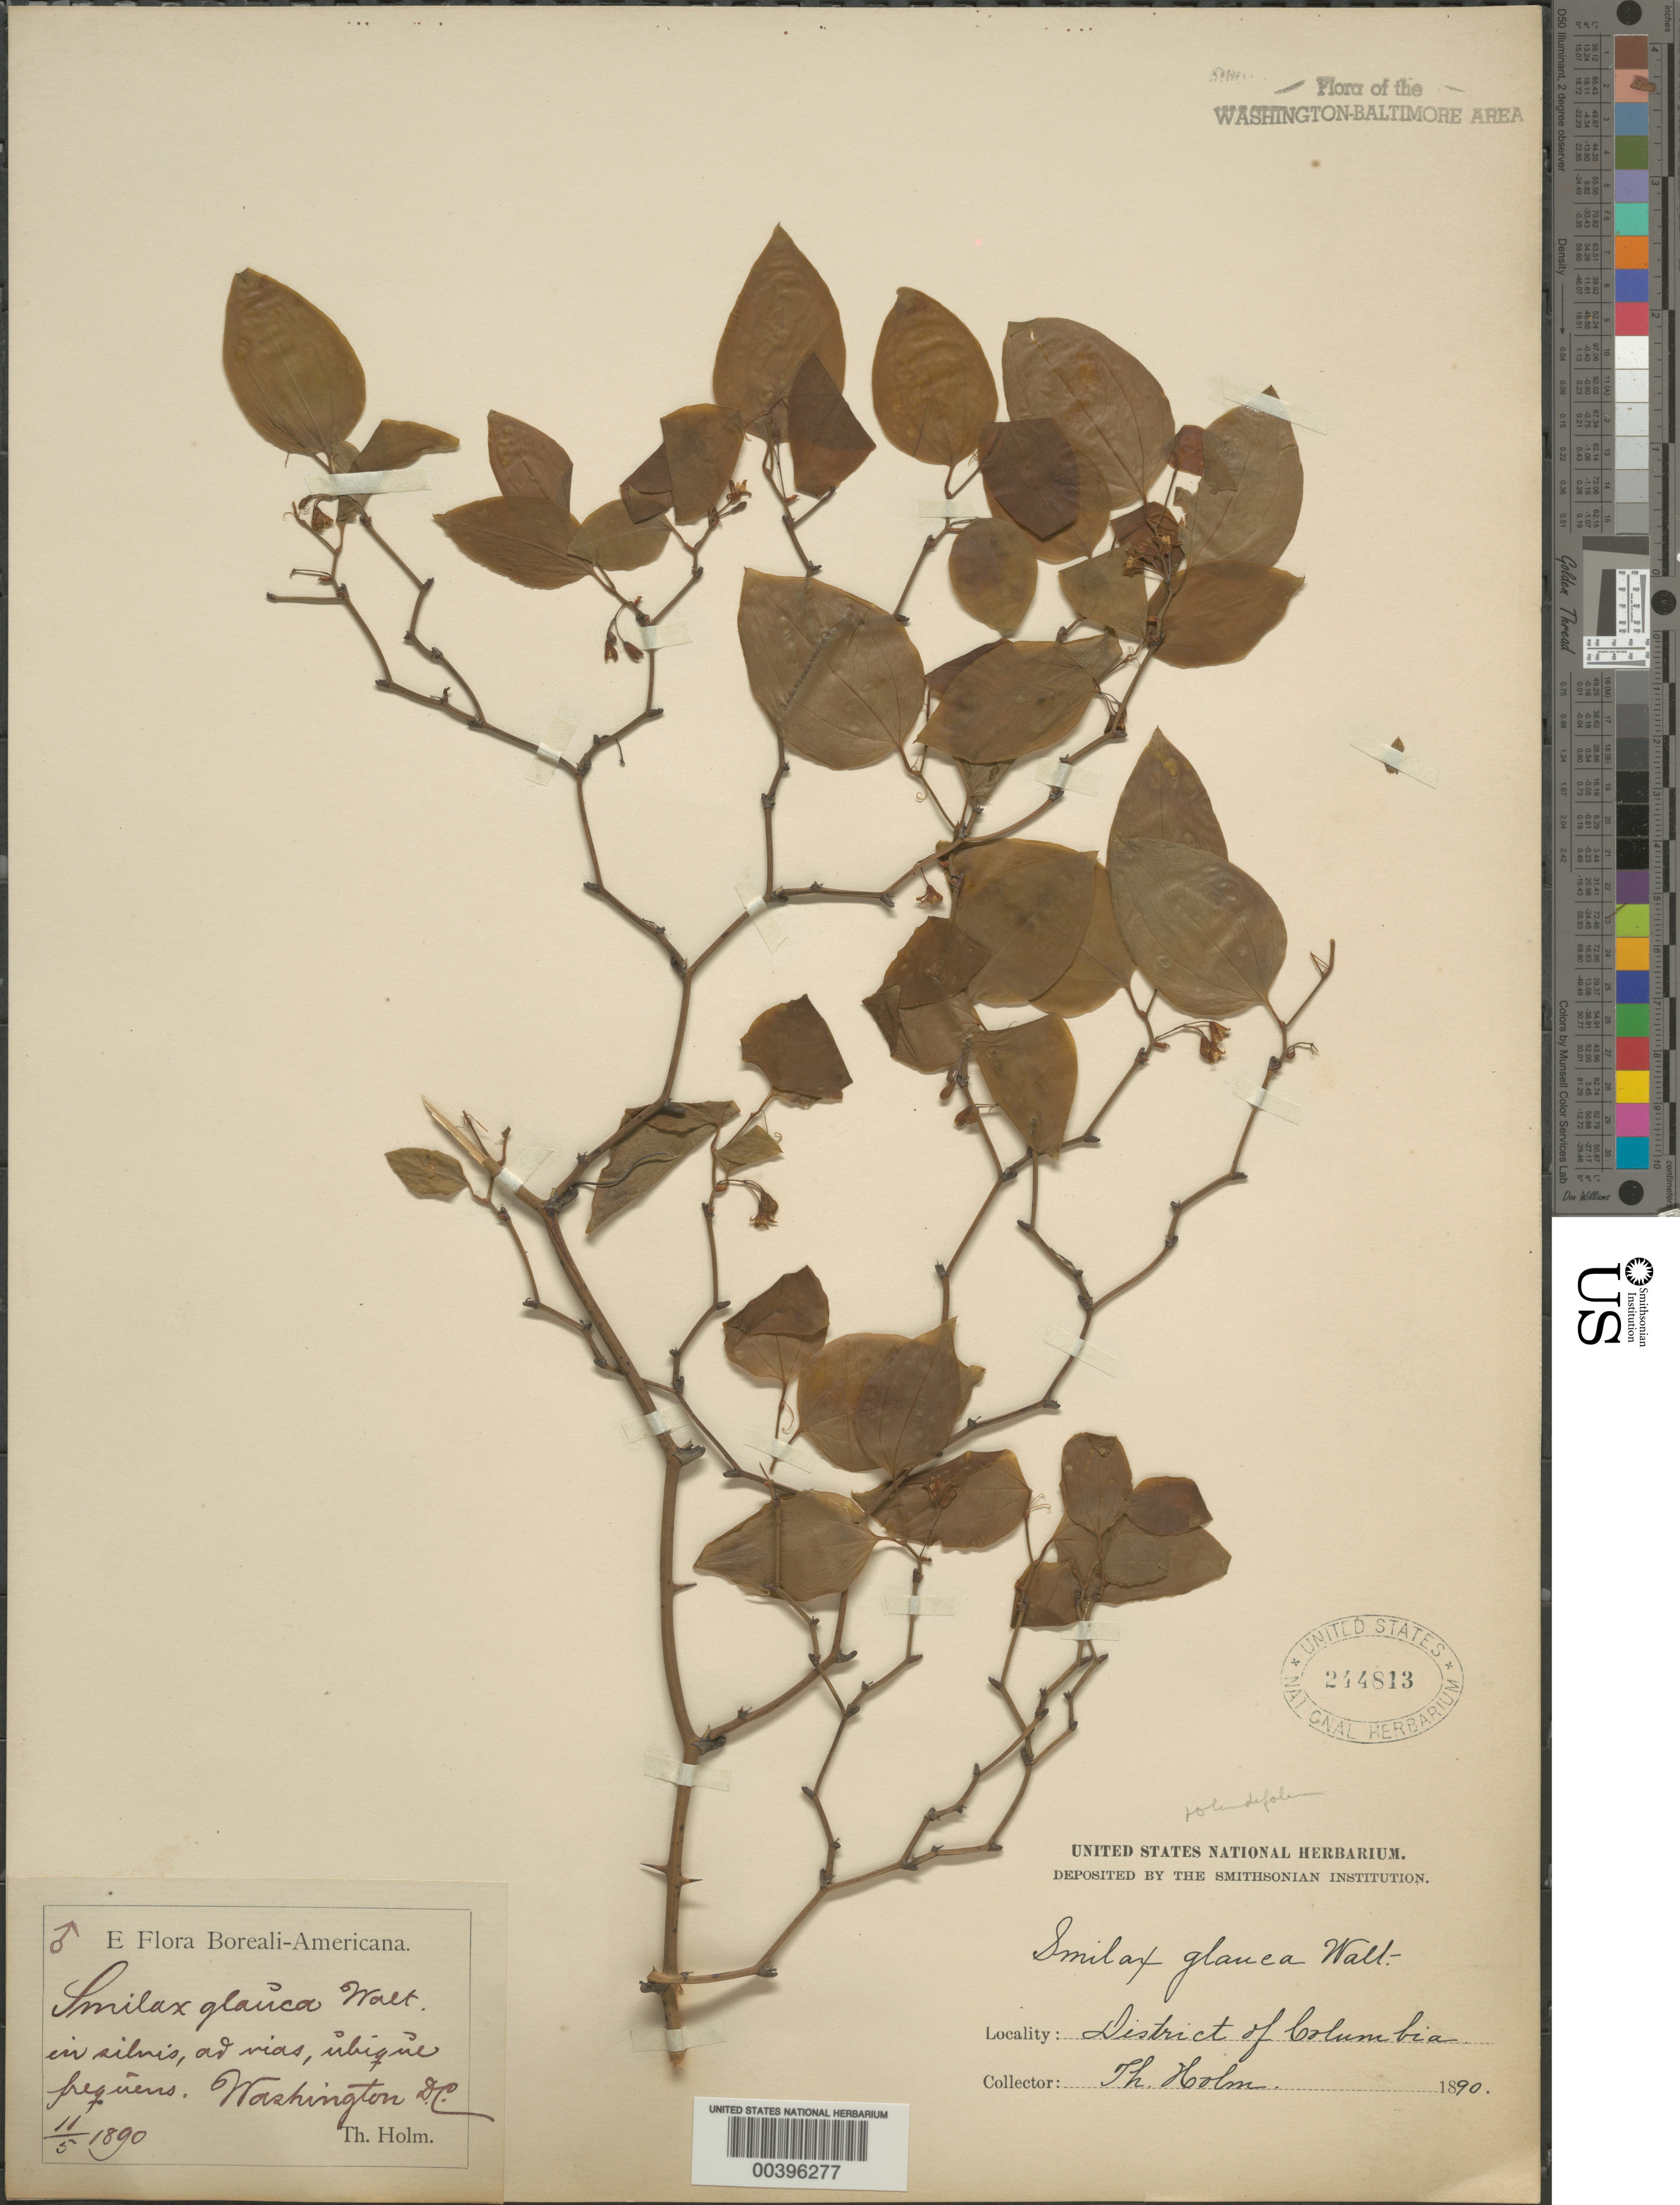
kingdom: Plantae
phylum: Tracheophyta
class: Liliopsida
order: Liliales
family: Smilacaceae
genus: Smilax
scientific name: Smilax rotundifolia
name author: L.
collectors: T. Holm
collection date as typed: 11 May 1890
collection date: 1890-05-11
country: United States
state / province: District of Columbia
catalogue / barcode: US 244813